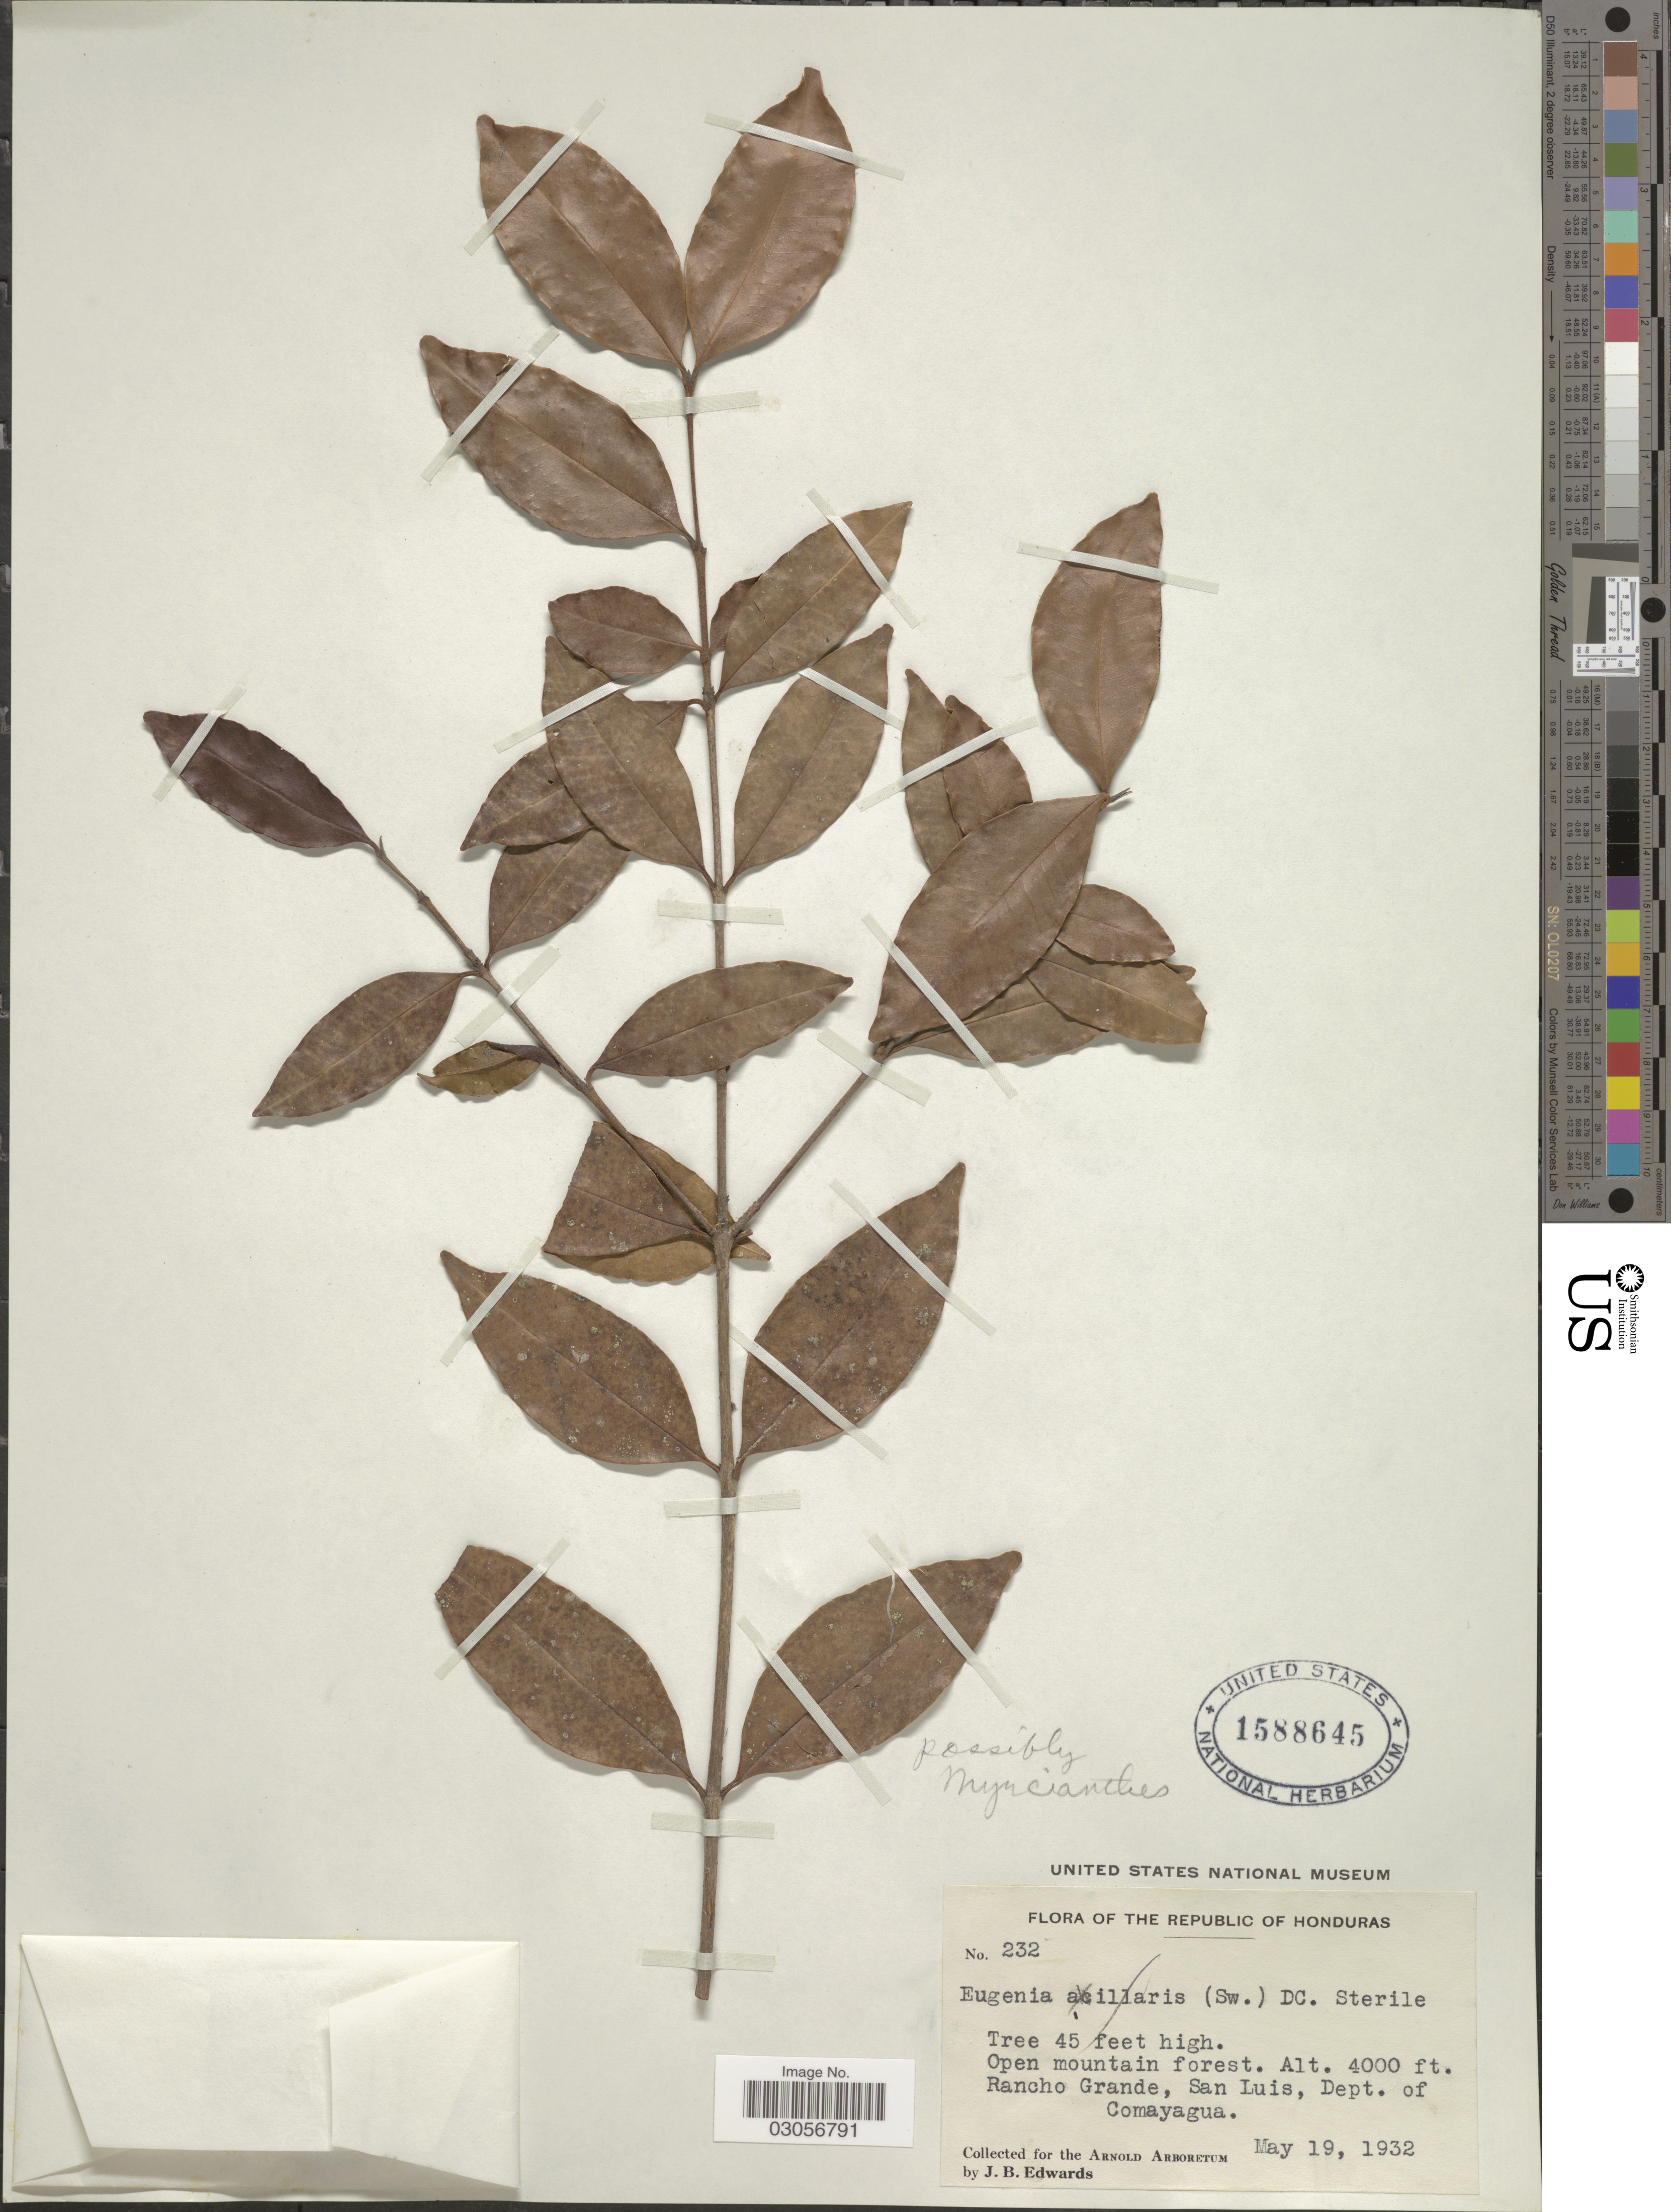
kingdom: Plantae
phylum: Tracheophyta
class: Magnoliopsida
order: Myrtales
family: Myrtaceae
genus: Myrcianthes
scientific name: Myrcianthes sp.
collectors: J. B. Edwards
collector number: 232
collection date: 1932-05-19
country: Honduras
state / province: Comayagua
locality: Rancho Grande, San Luis, Dept. of Comayagua.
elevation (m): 1219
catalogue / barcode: US 1588645